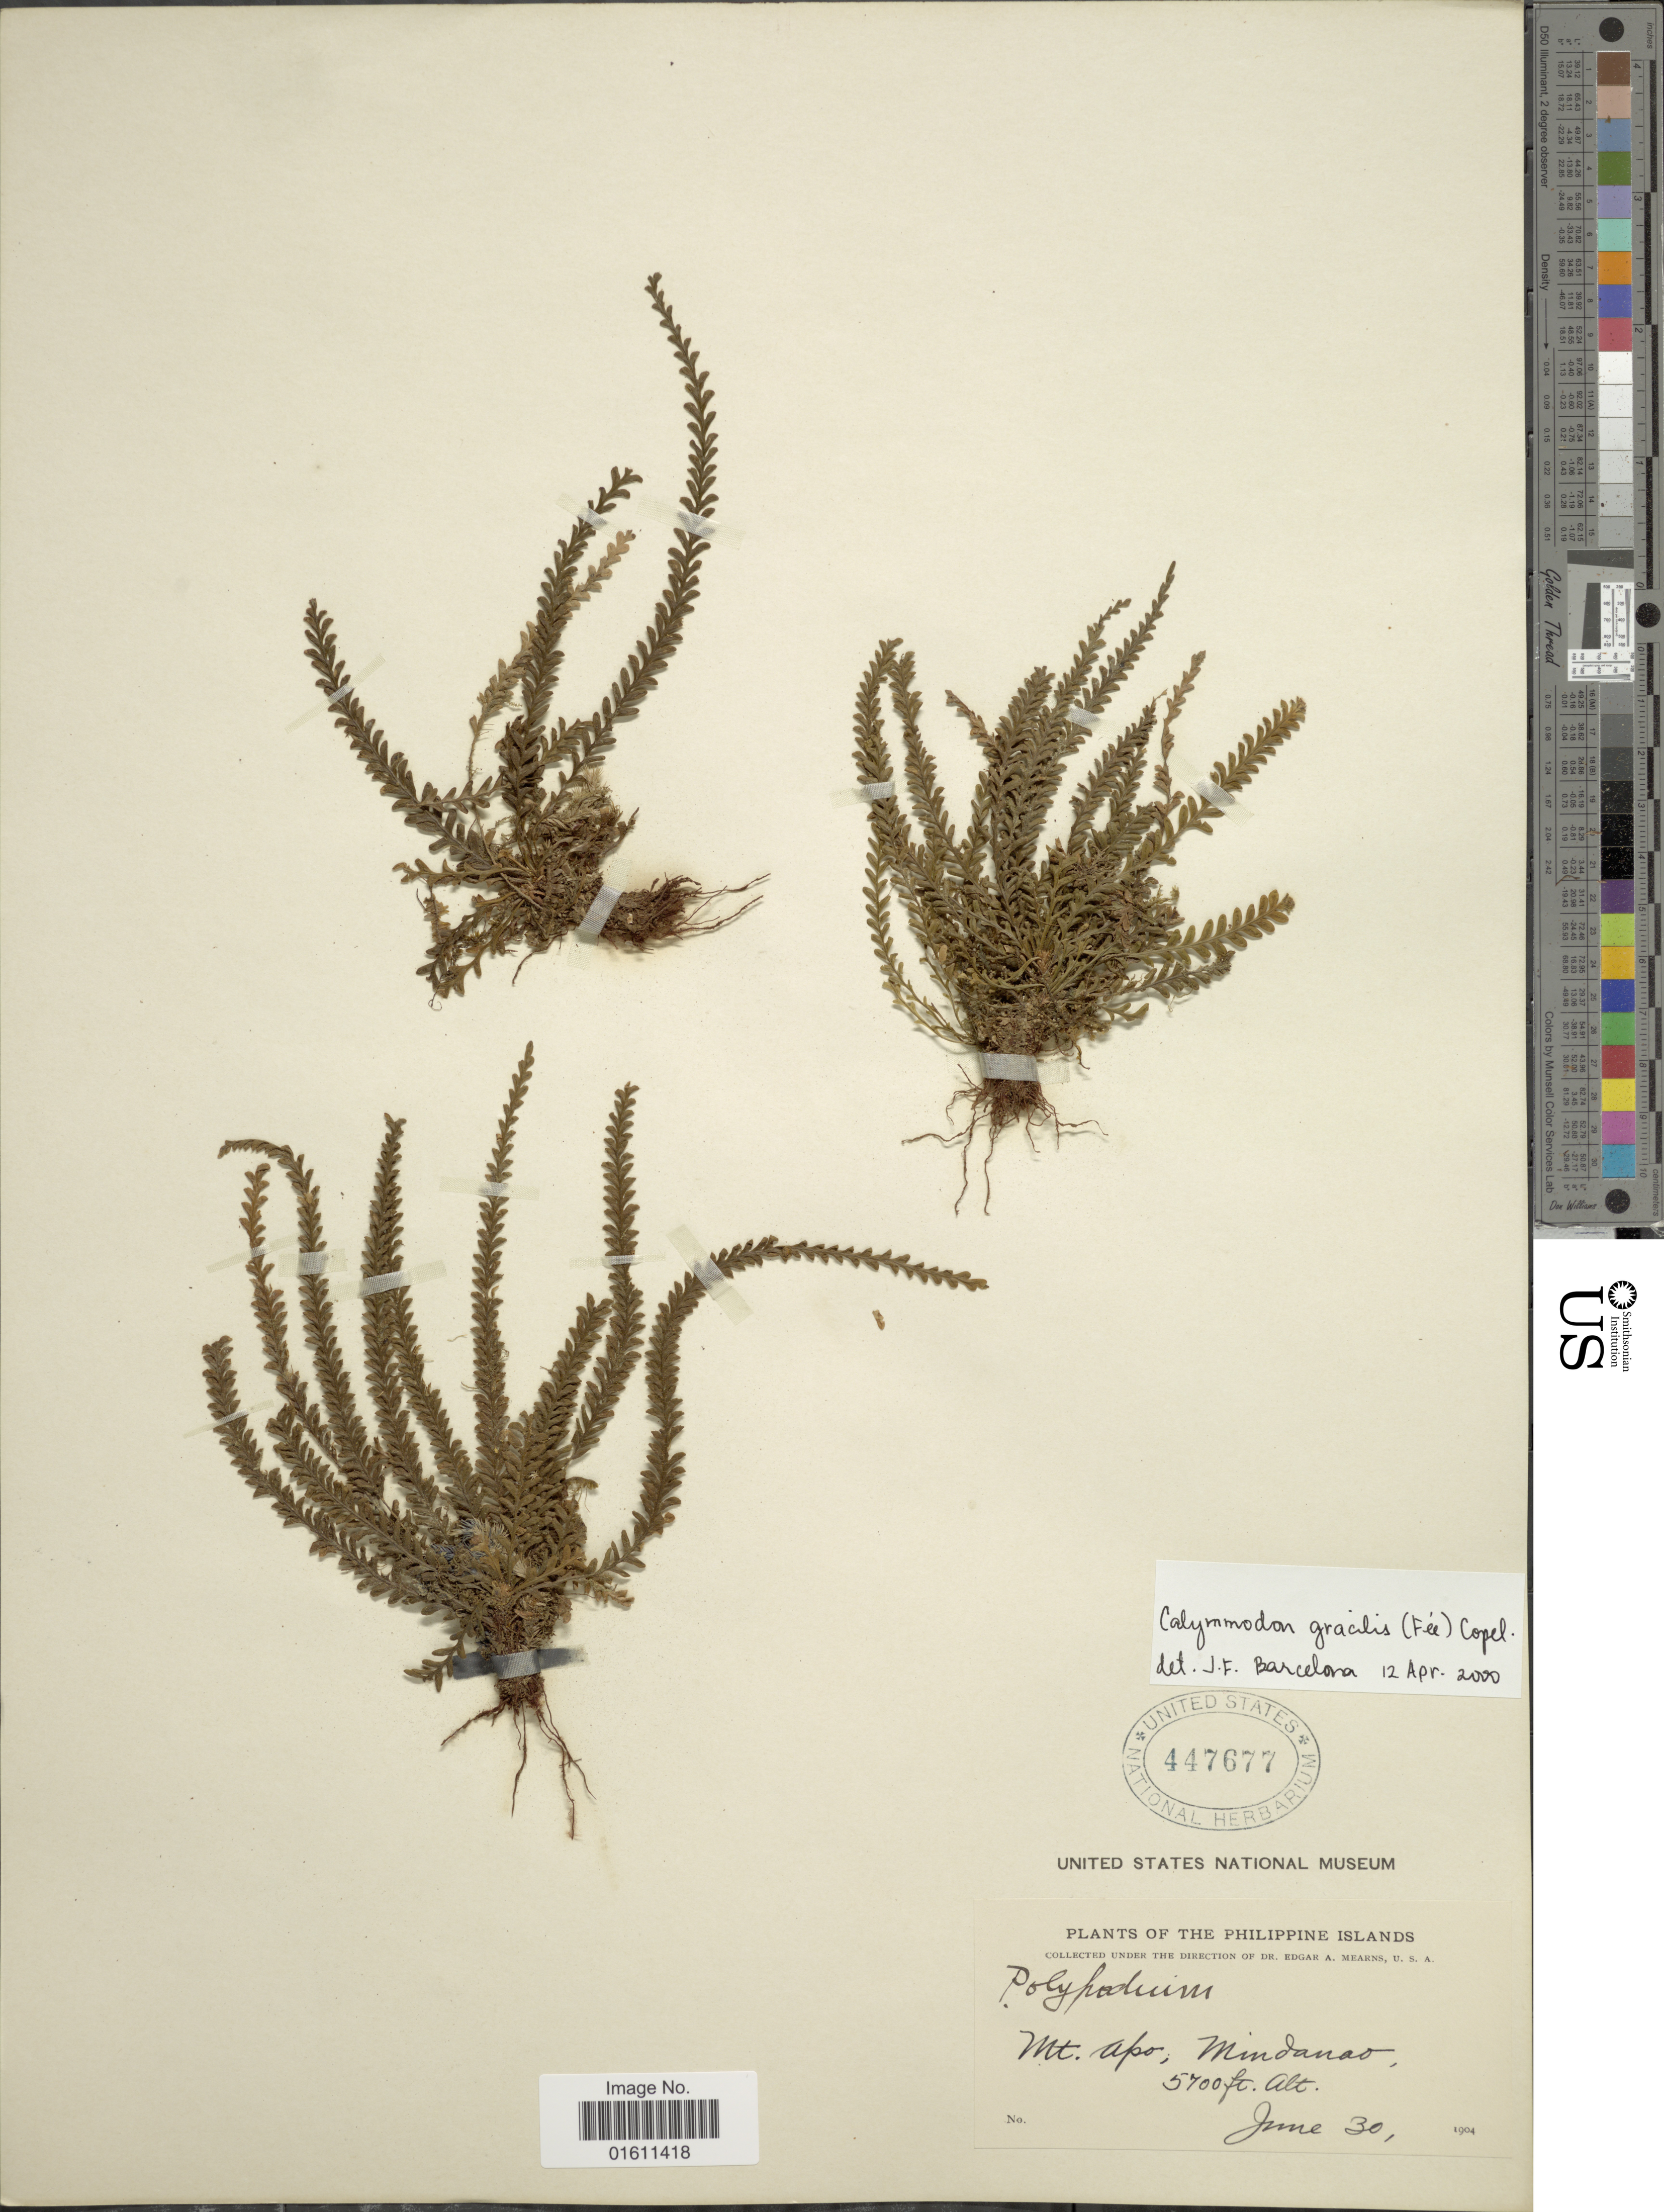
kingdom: Plantae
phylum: Tracheophyta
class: Polypodiopsida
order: Polypodiales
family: Polypodiaceae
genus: Calymmodon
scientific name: Calymmodon gracilis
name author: (Fée) Copel.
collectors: Edgar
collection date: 1904-06-30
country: Philippines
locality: The Philippine Islands, Mt. Apo. Mindanao.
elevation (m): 1737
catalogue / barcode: US 447677